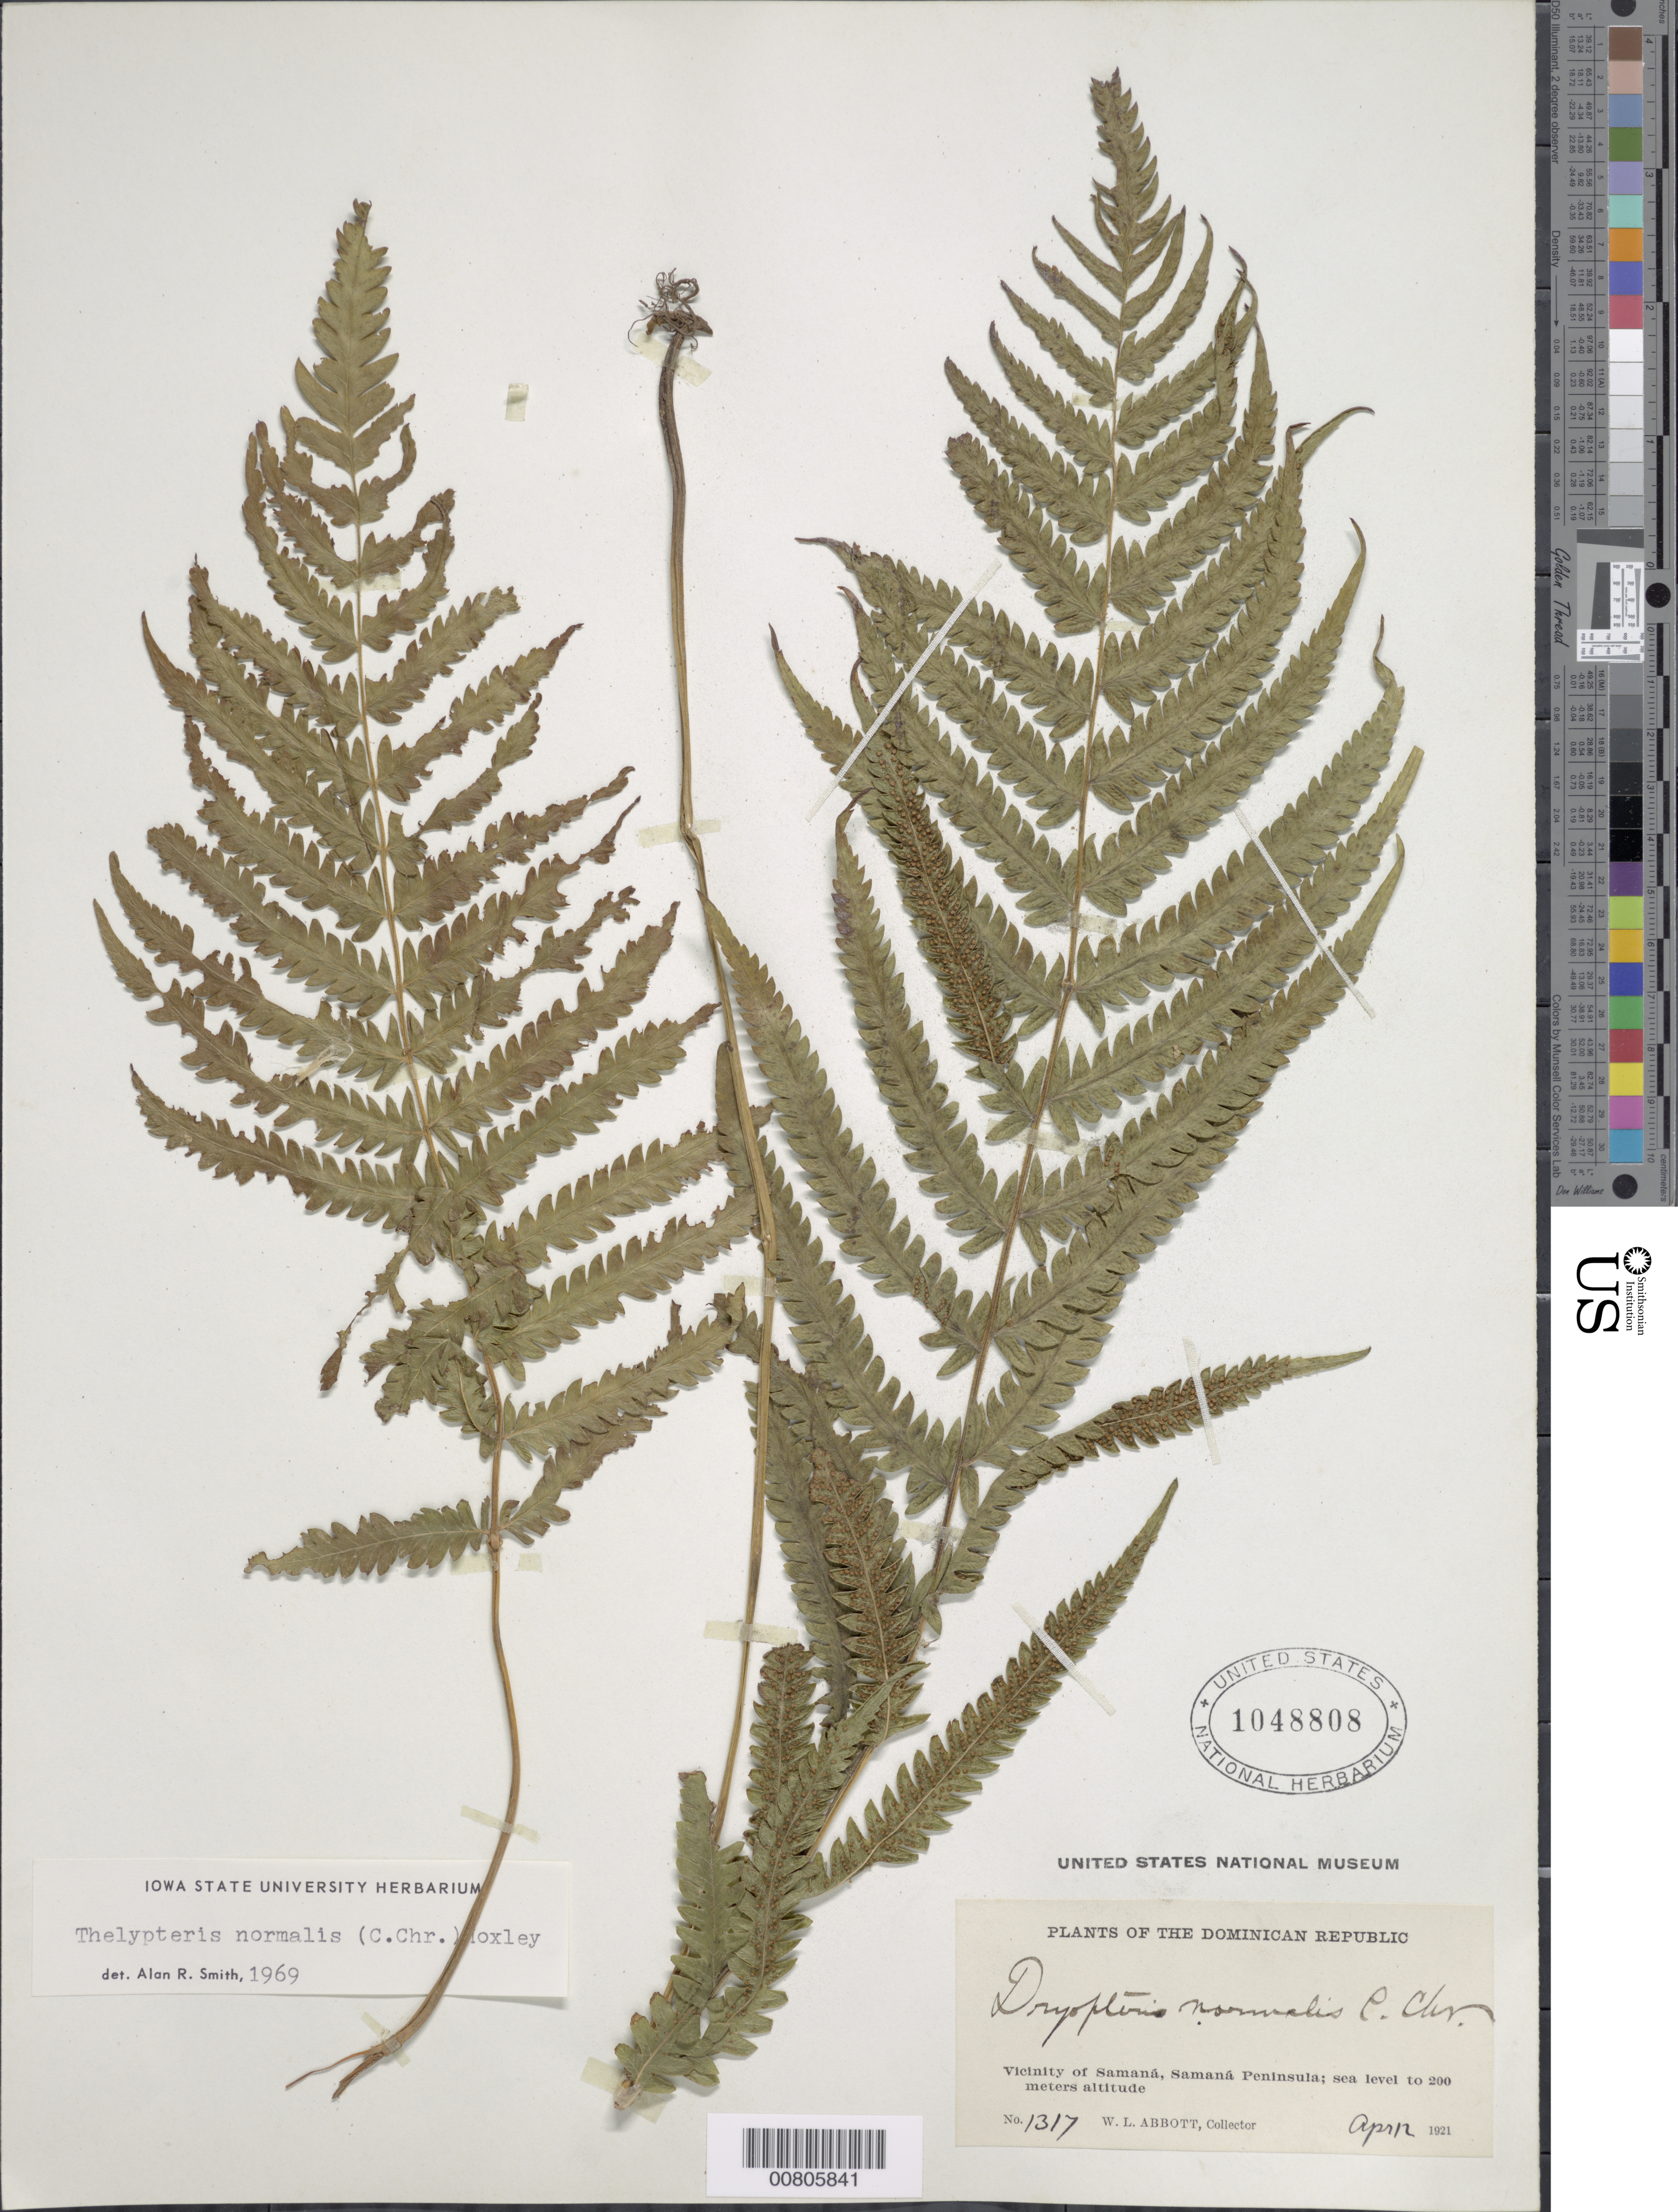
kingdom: Plantae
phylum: Tracheophyta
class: Polypodiopsida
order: Polypodiales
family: Thelypteridaceae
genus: Christella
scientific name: Christella kunthii comb. ined.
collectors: W. L. Abbott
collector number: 1317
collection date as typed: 12 Apr 1921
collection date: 1921-04-12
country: Dominican Republic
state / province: Samana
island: Hispaniola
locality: Samaná Peninsula, vicinity Samaná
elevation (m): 0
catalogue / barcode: US 1048808